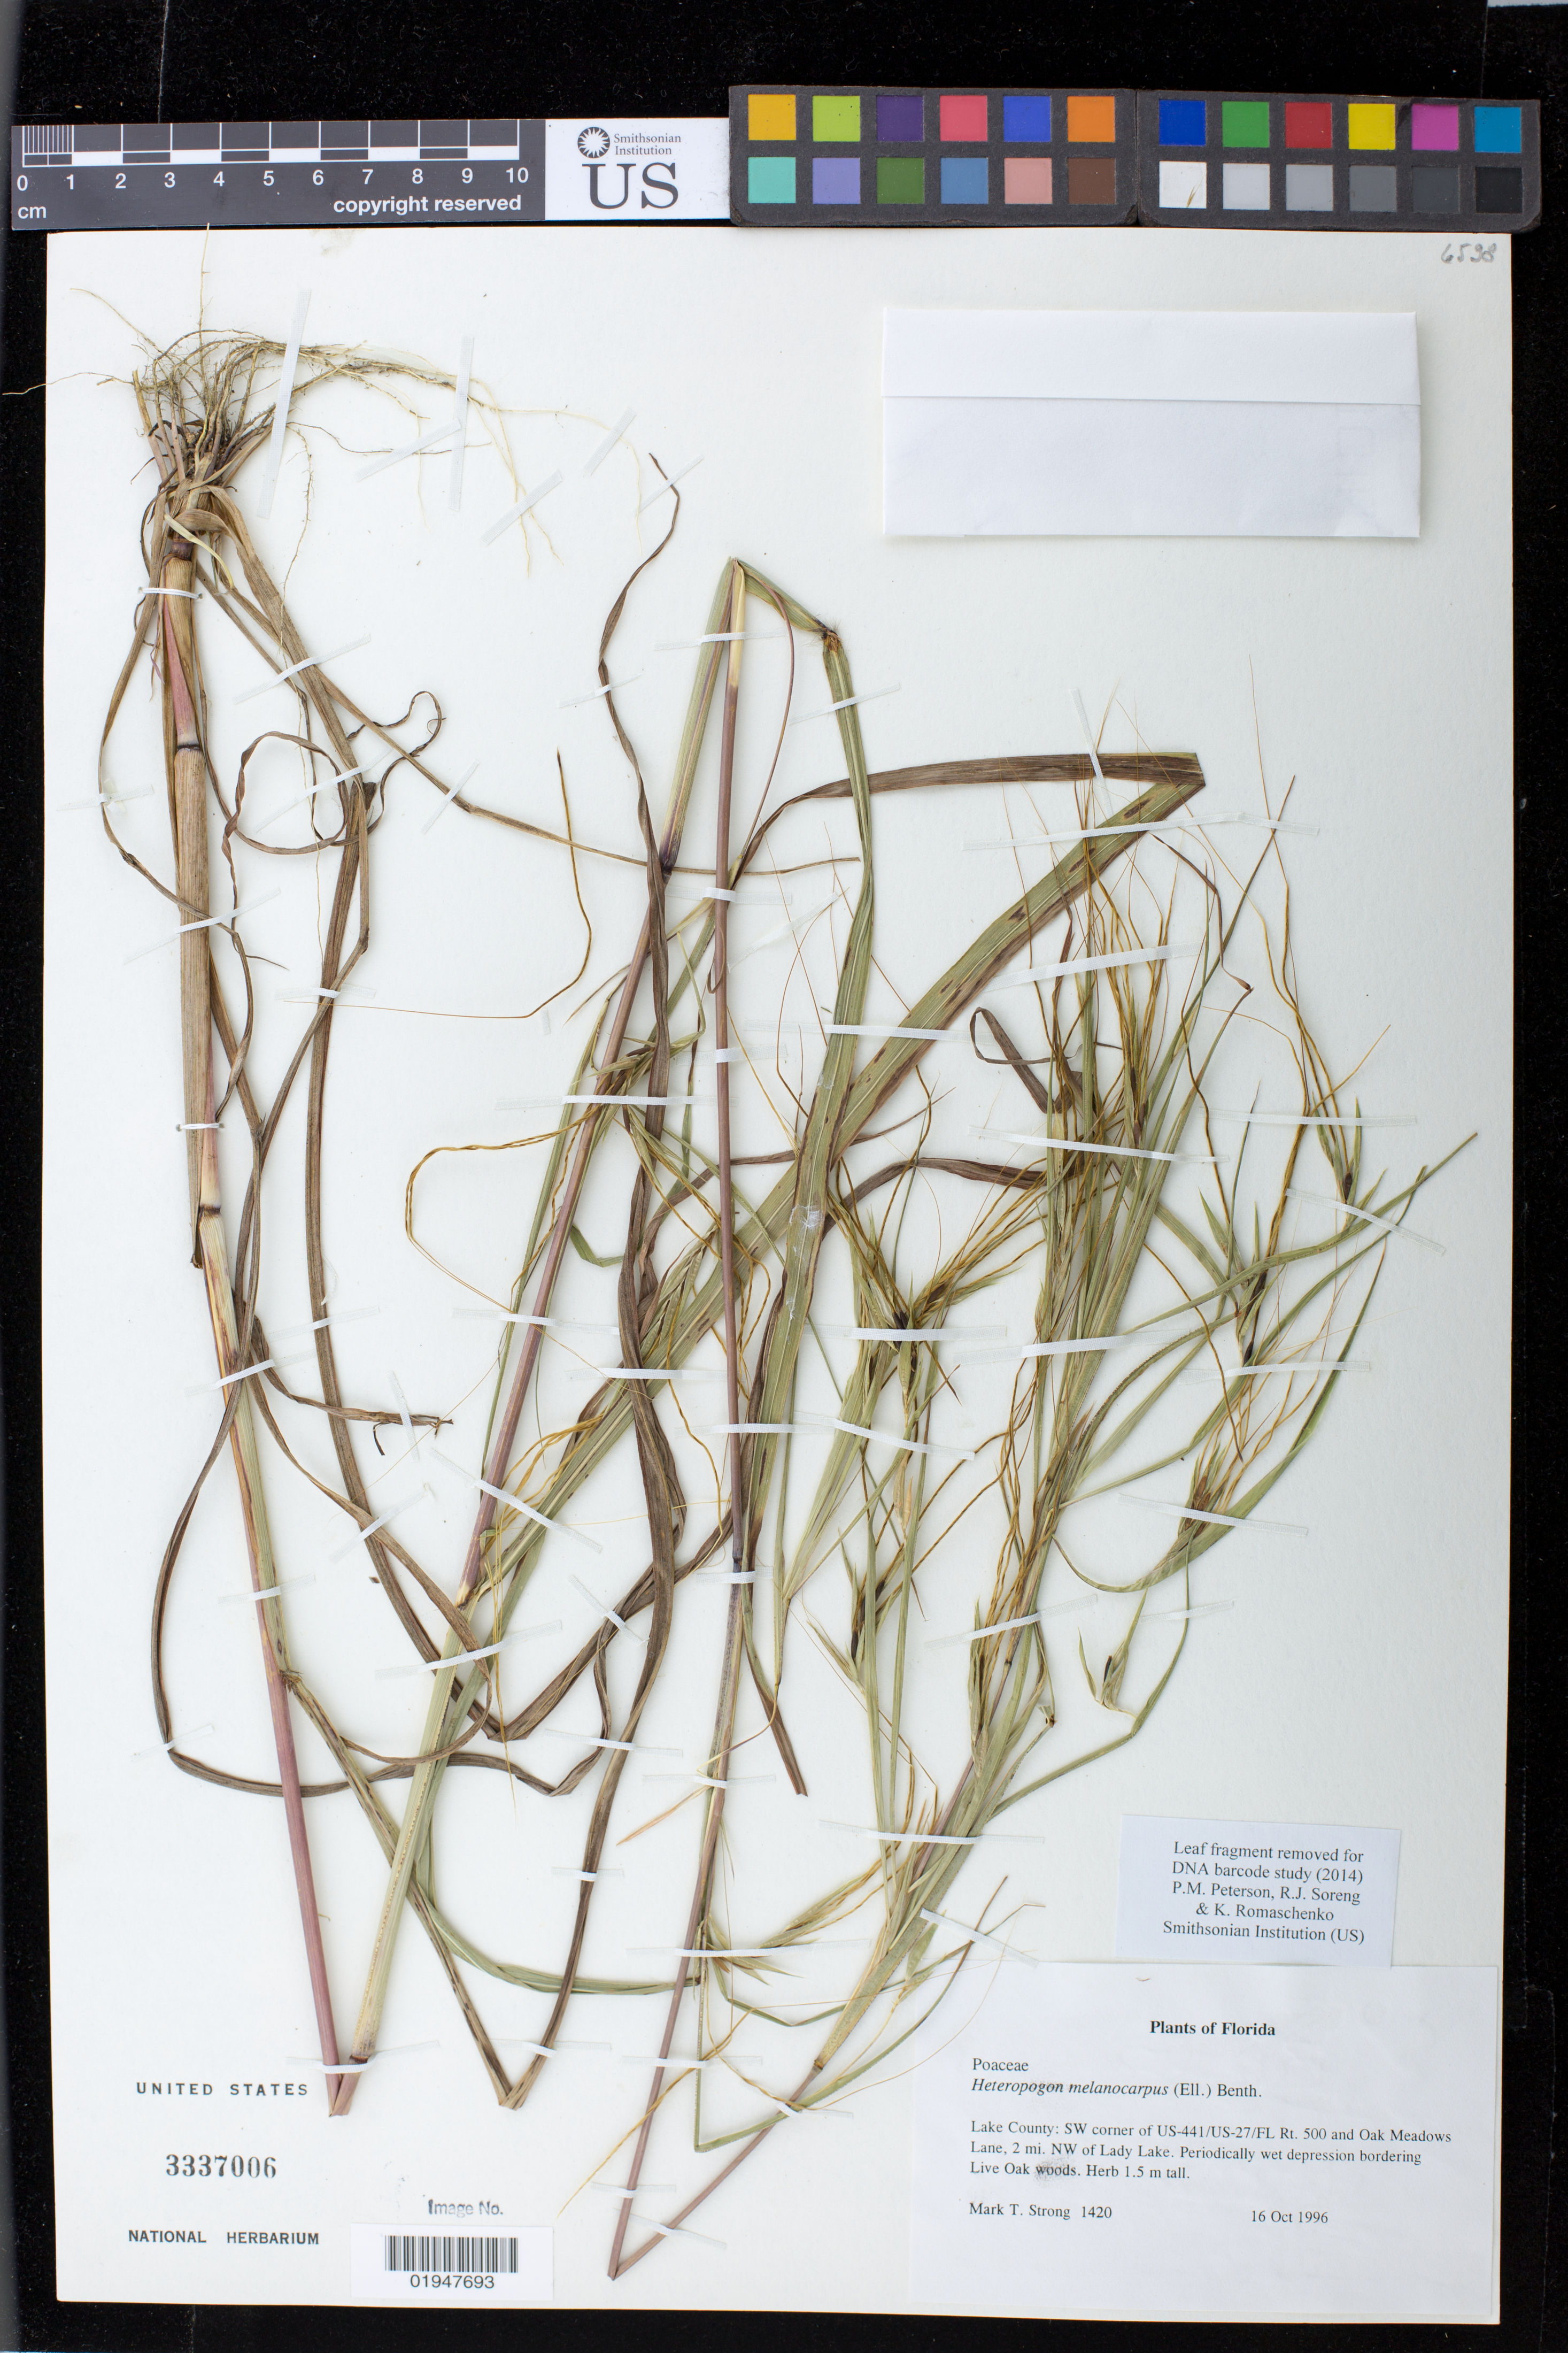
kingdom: Plantae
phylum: Tracheophyta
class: Liliopsida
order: Poales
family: Poaceae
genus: Heteropogon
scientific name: Heteropogon melanocarpus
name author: (Elliott) Benth.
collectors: M. T. Strong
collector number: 1420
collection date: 1996-10-16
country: United States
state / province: Florida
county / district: Lake County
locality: SW corner of US-441/US-27/FL Rt. 500 and Oak Meadows Lane, 2 mi. NW of Lady Lake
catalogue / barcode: US 3337006